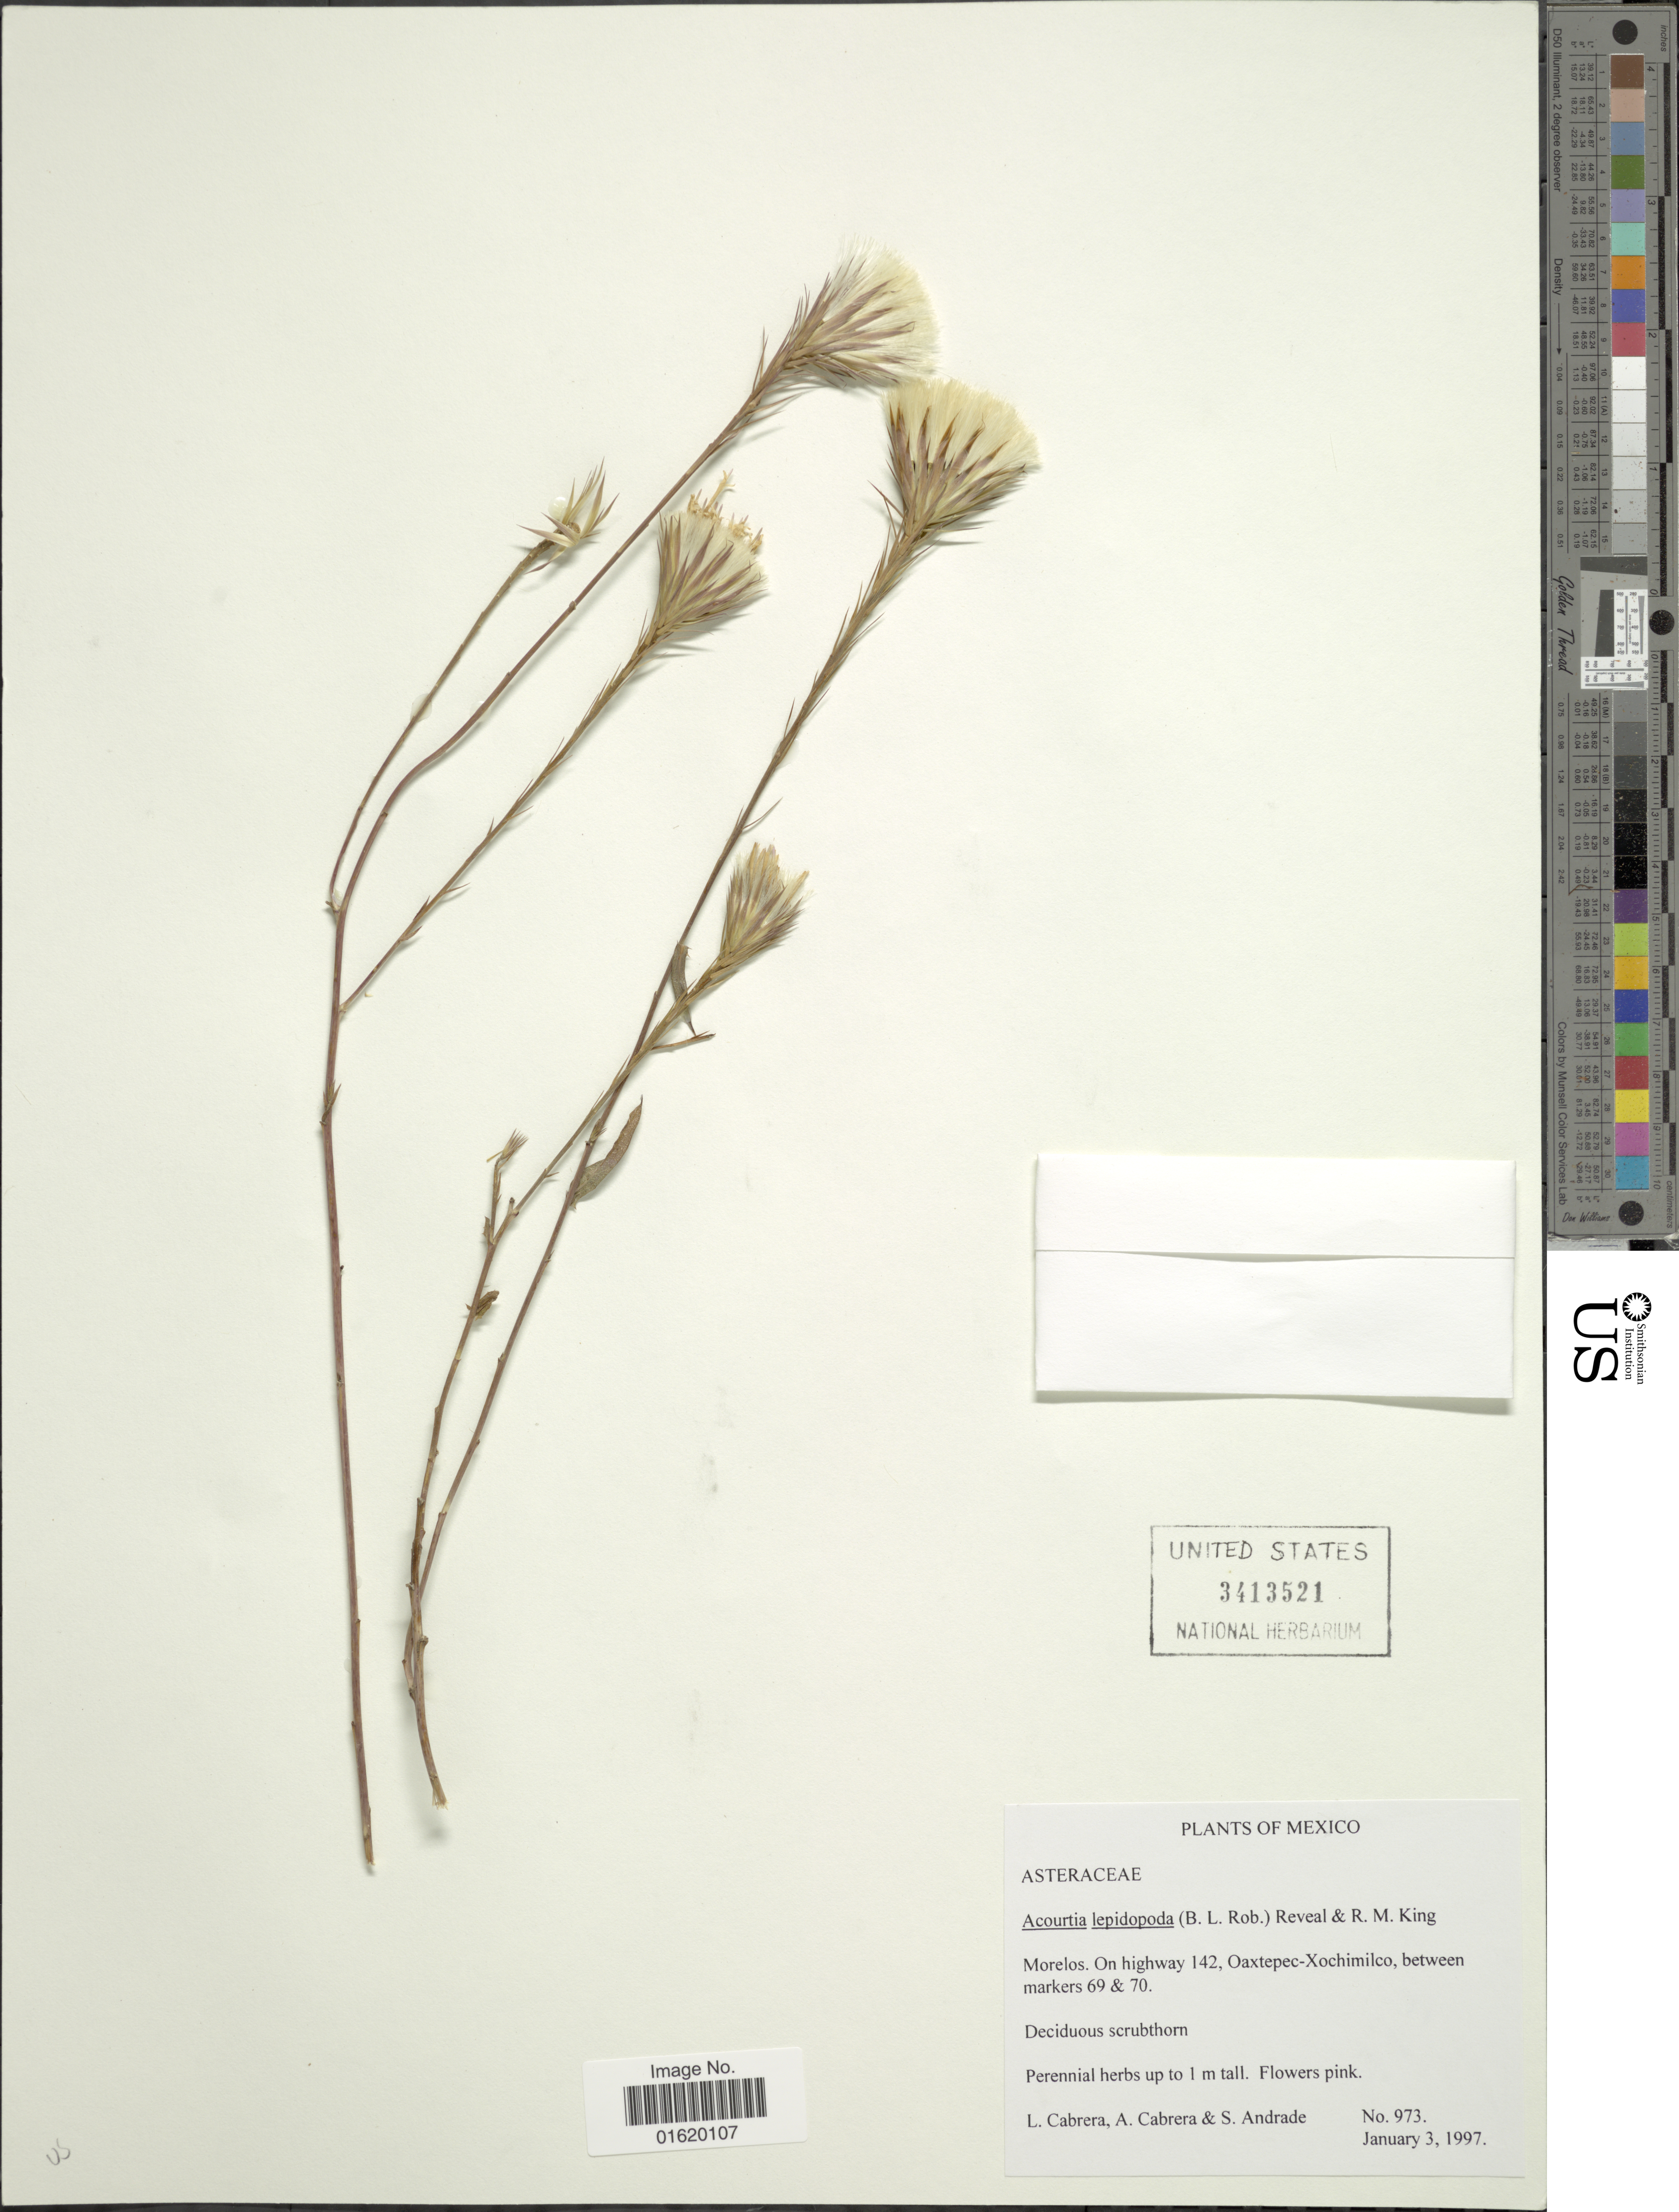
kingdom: Plantae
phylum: Tracheophyta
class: Magnoliopsida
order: Asterales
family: Asteraceae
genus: Acourtia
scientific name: Acourtia lepidopoda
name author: (B.L. Rob.) Reveal & R.M. King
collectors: L. Cabrera, A. Cabrera & S. Andrade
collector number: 973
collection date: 1997-01-03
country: Mexico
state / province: Morelos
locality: On highway 142, Oaxtepec-Xochimilco, between markers 69 &70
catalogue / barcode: US 3413521